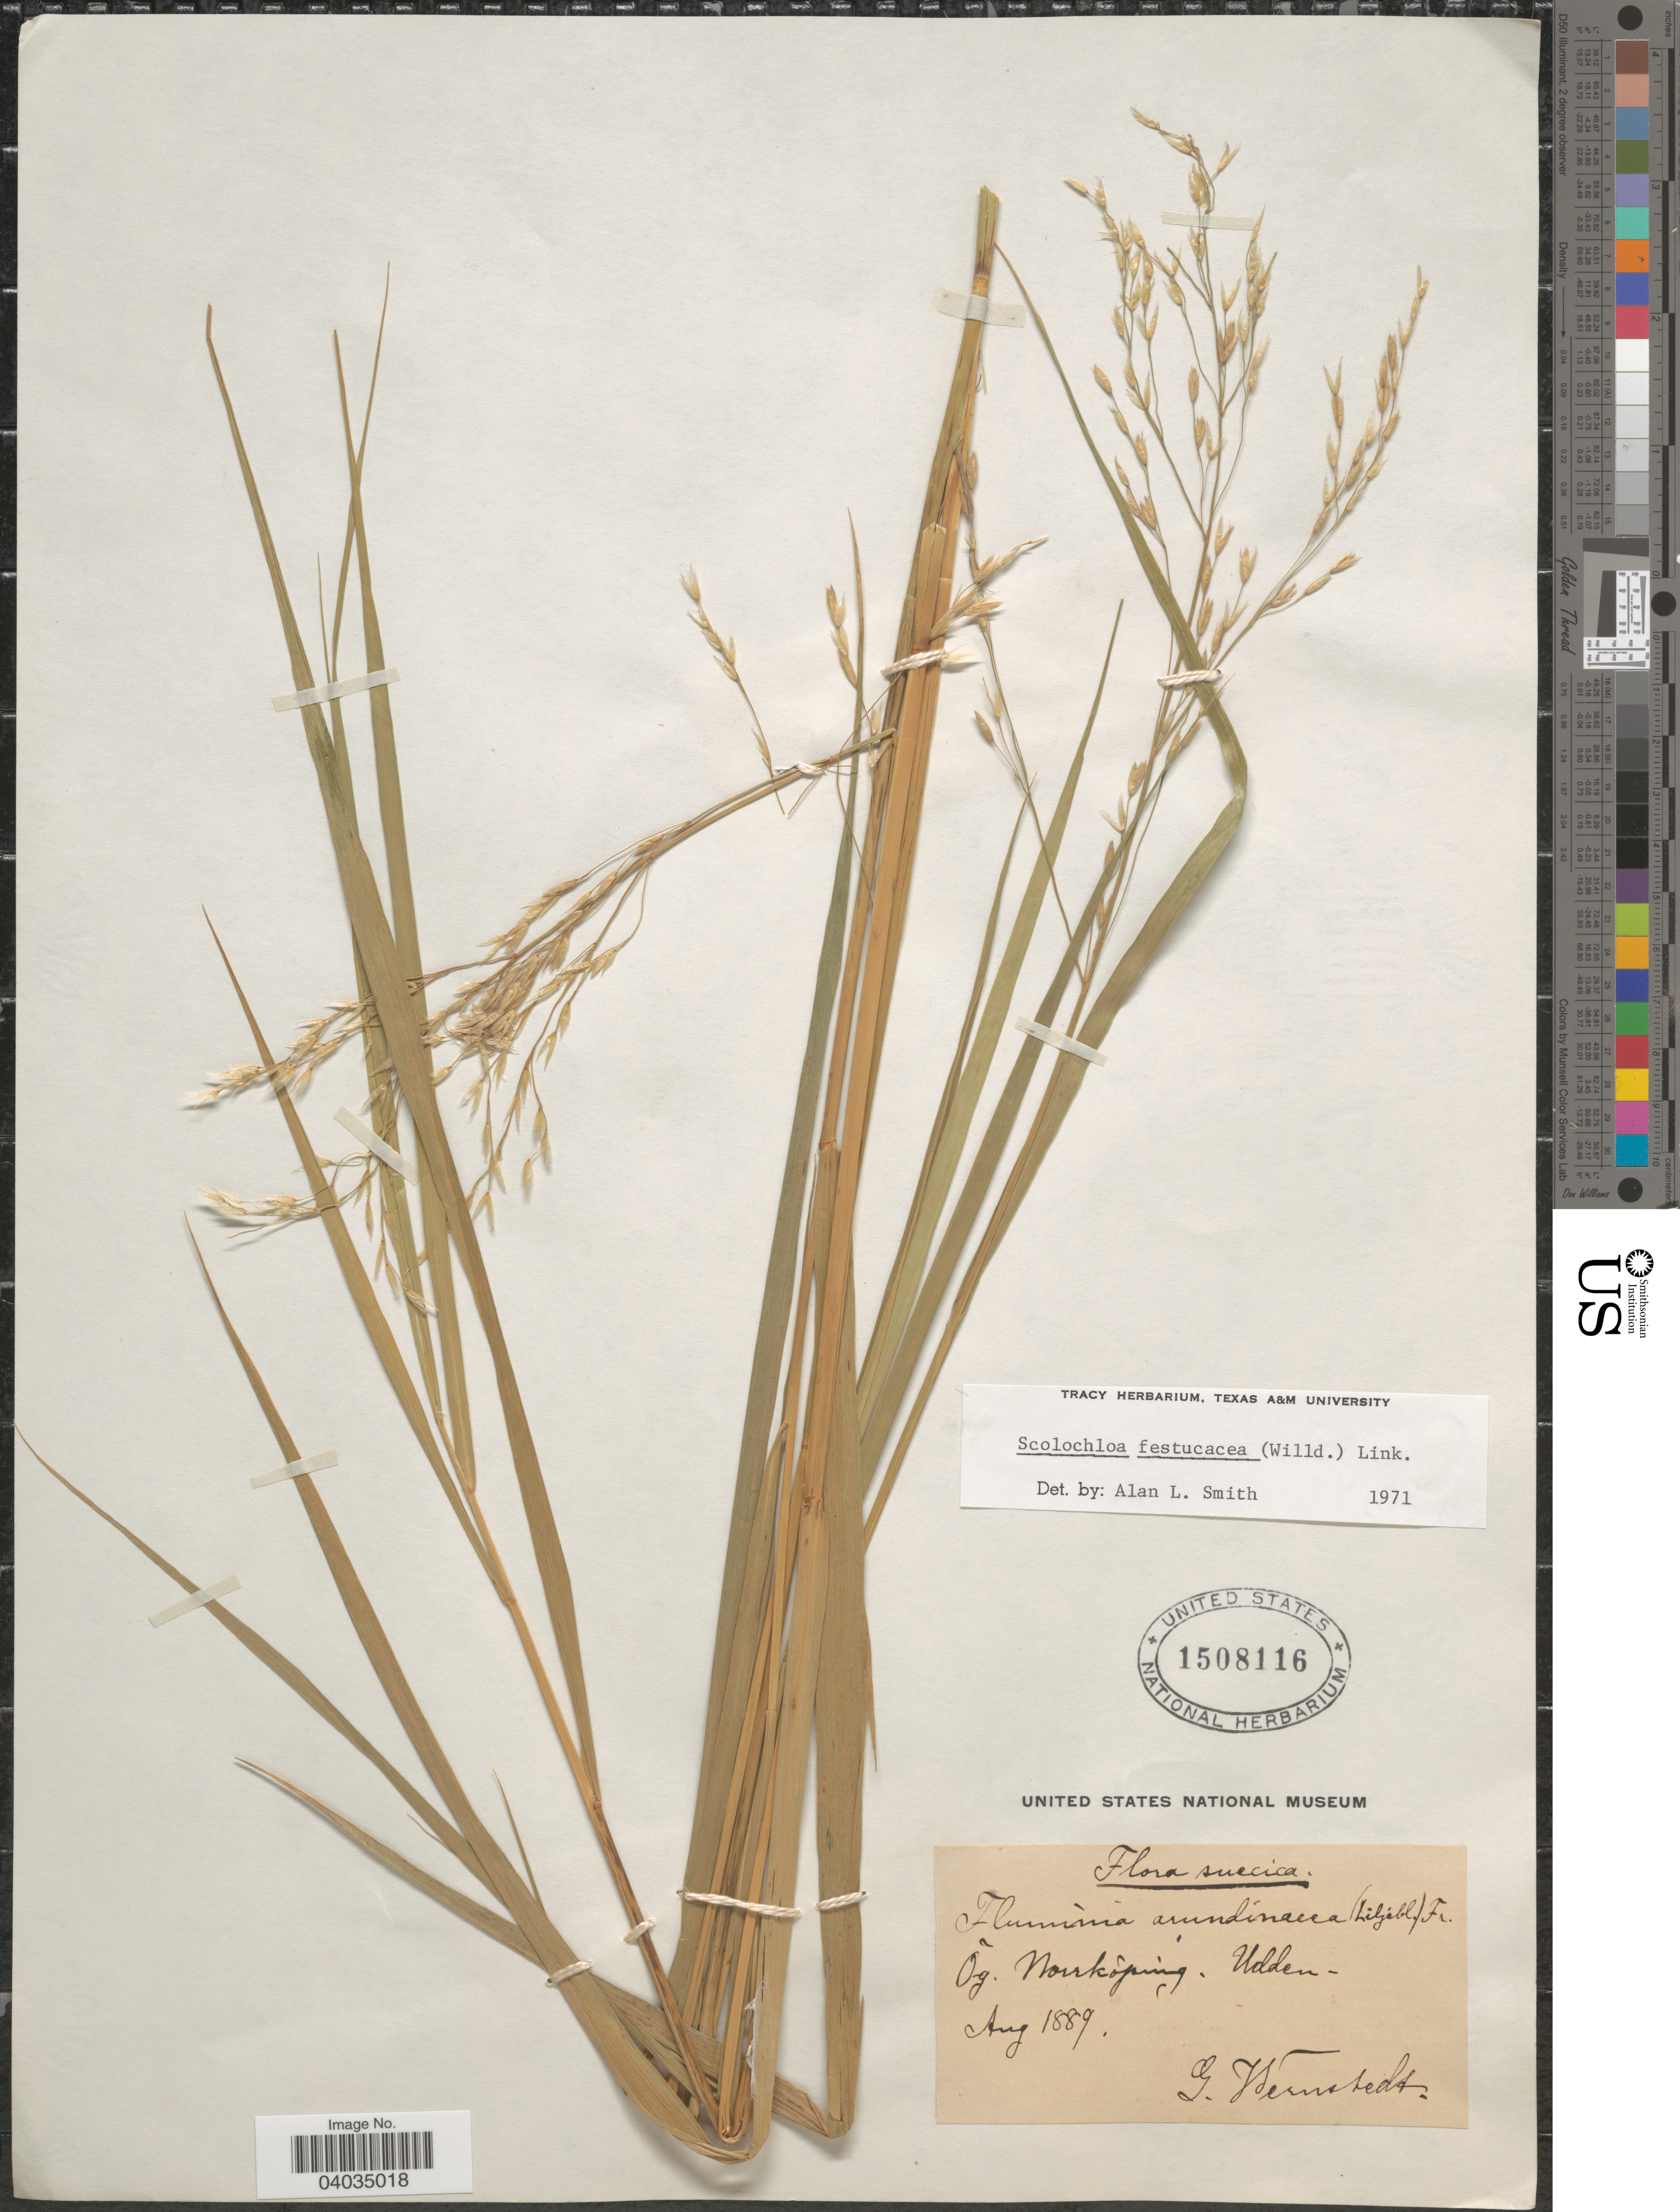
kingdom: Plantae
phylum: Tracheophyta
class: Liliopsida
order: Poales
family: Poaceae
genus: Scolochloa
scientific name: Scolochloa festucacea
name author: (Willd.) Link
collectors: G. Wernstedt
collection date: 1889-08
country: Sweden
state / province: Östergötland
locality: Suecica. Õg. Norrkóping. Udden.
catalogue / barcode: US 1508116